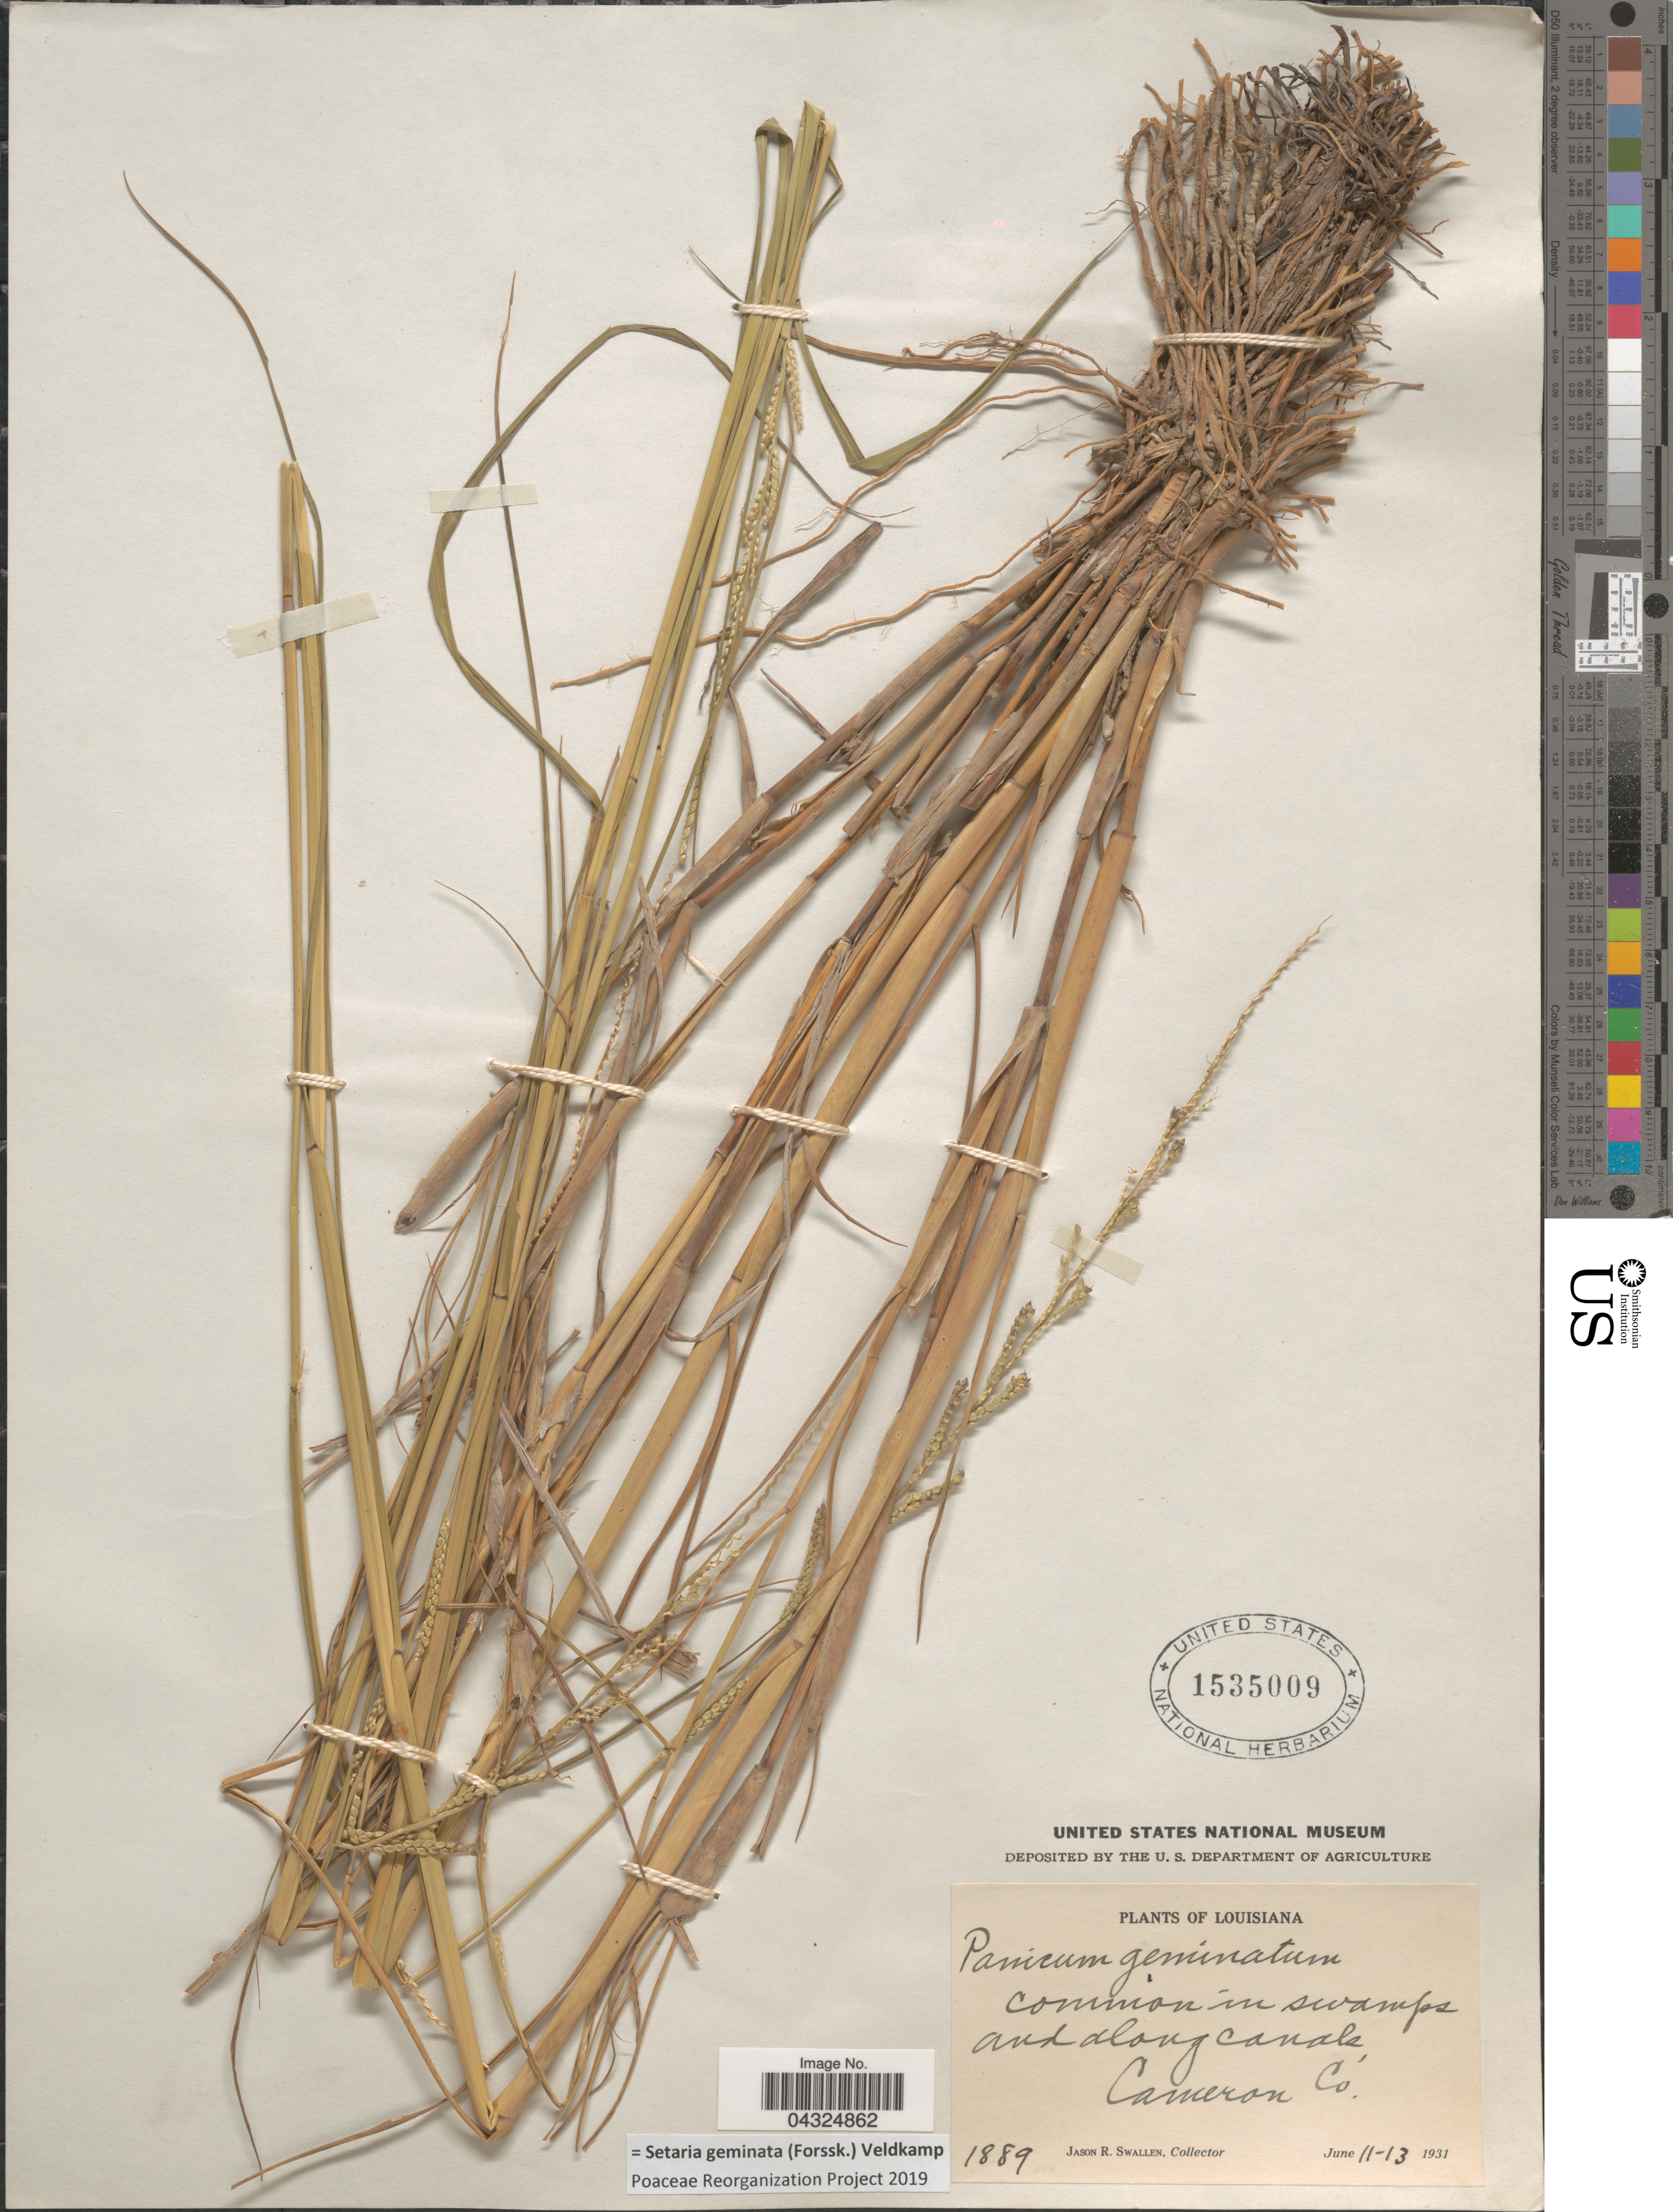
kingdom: Plantae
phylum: Tracheophyta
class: Liliopsida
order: Poales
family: Poaceae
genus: Setaria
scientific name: Setaria geminata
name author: (Forssk.) Veldkamp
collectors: J. R. Swallen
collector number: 1889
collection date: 1931-06-11/1931-06-13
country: United States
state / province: Louisiana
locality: Common in swamps and along canals, Cameron Co.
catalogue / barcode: US 1535009